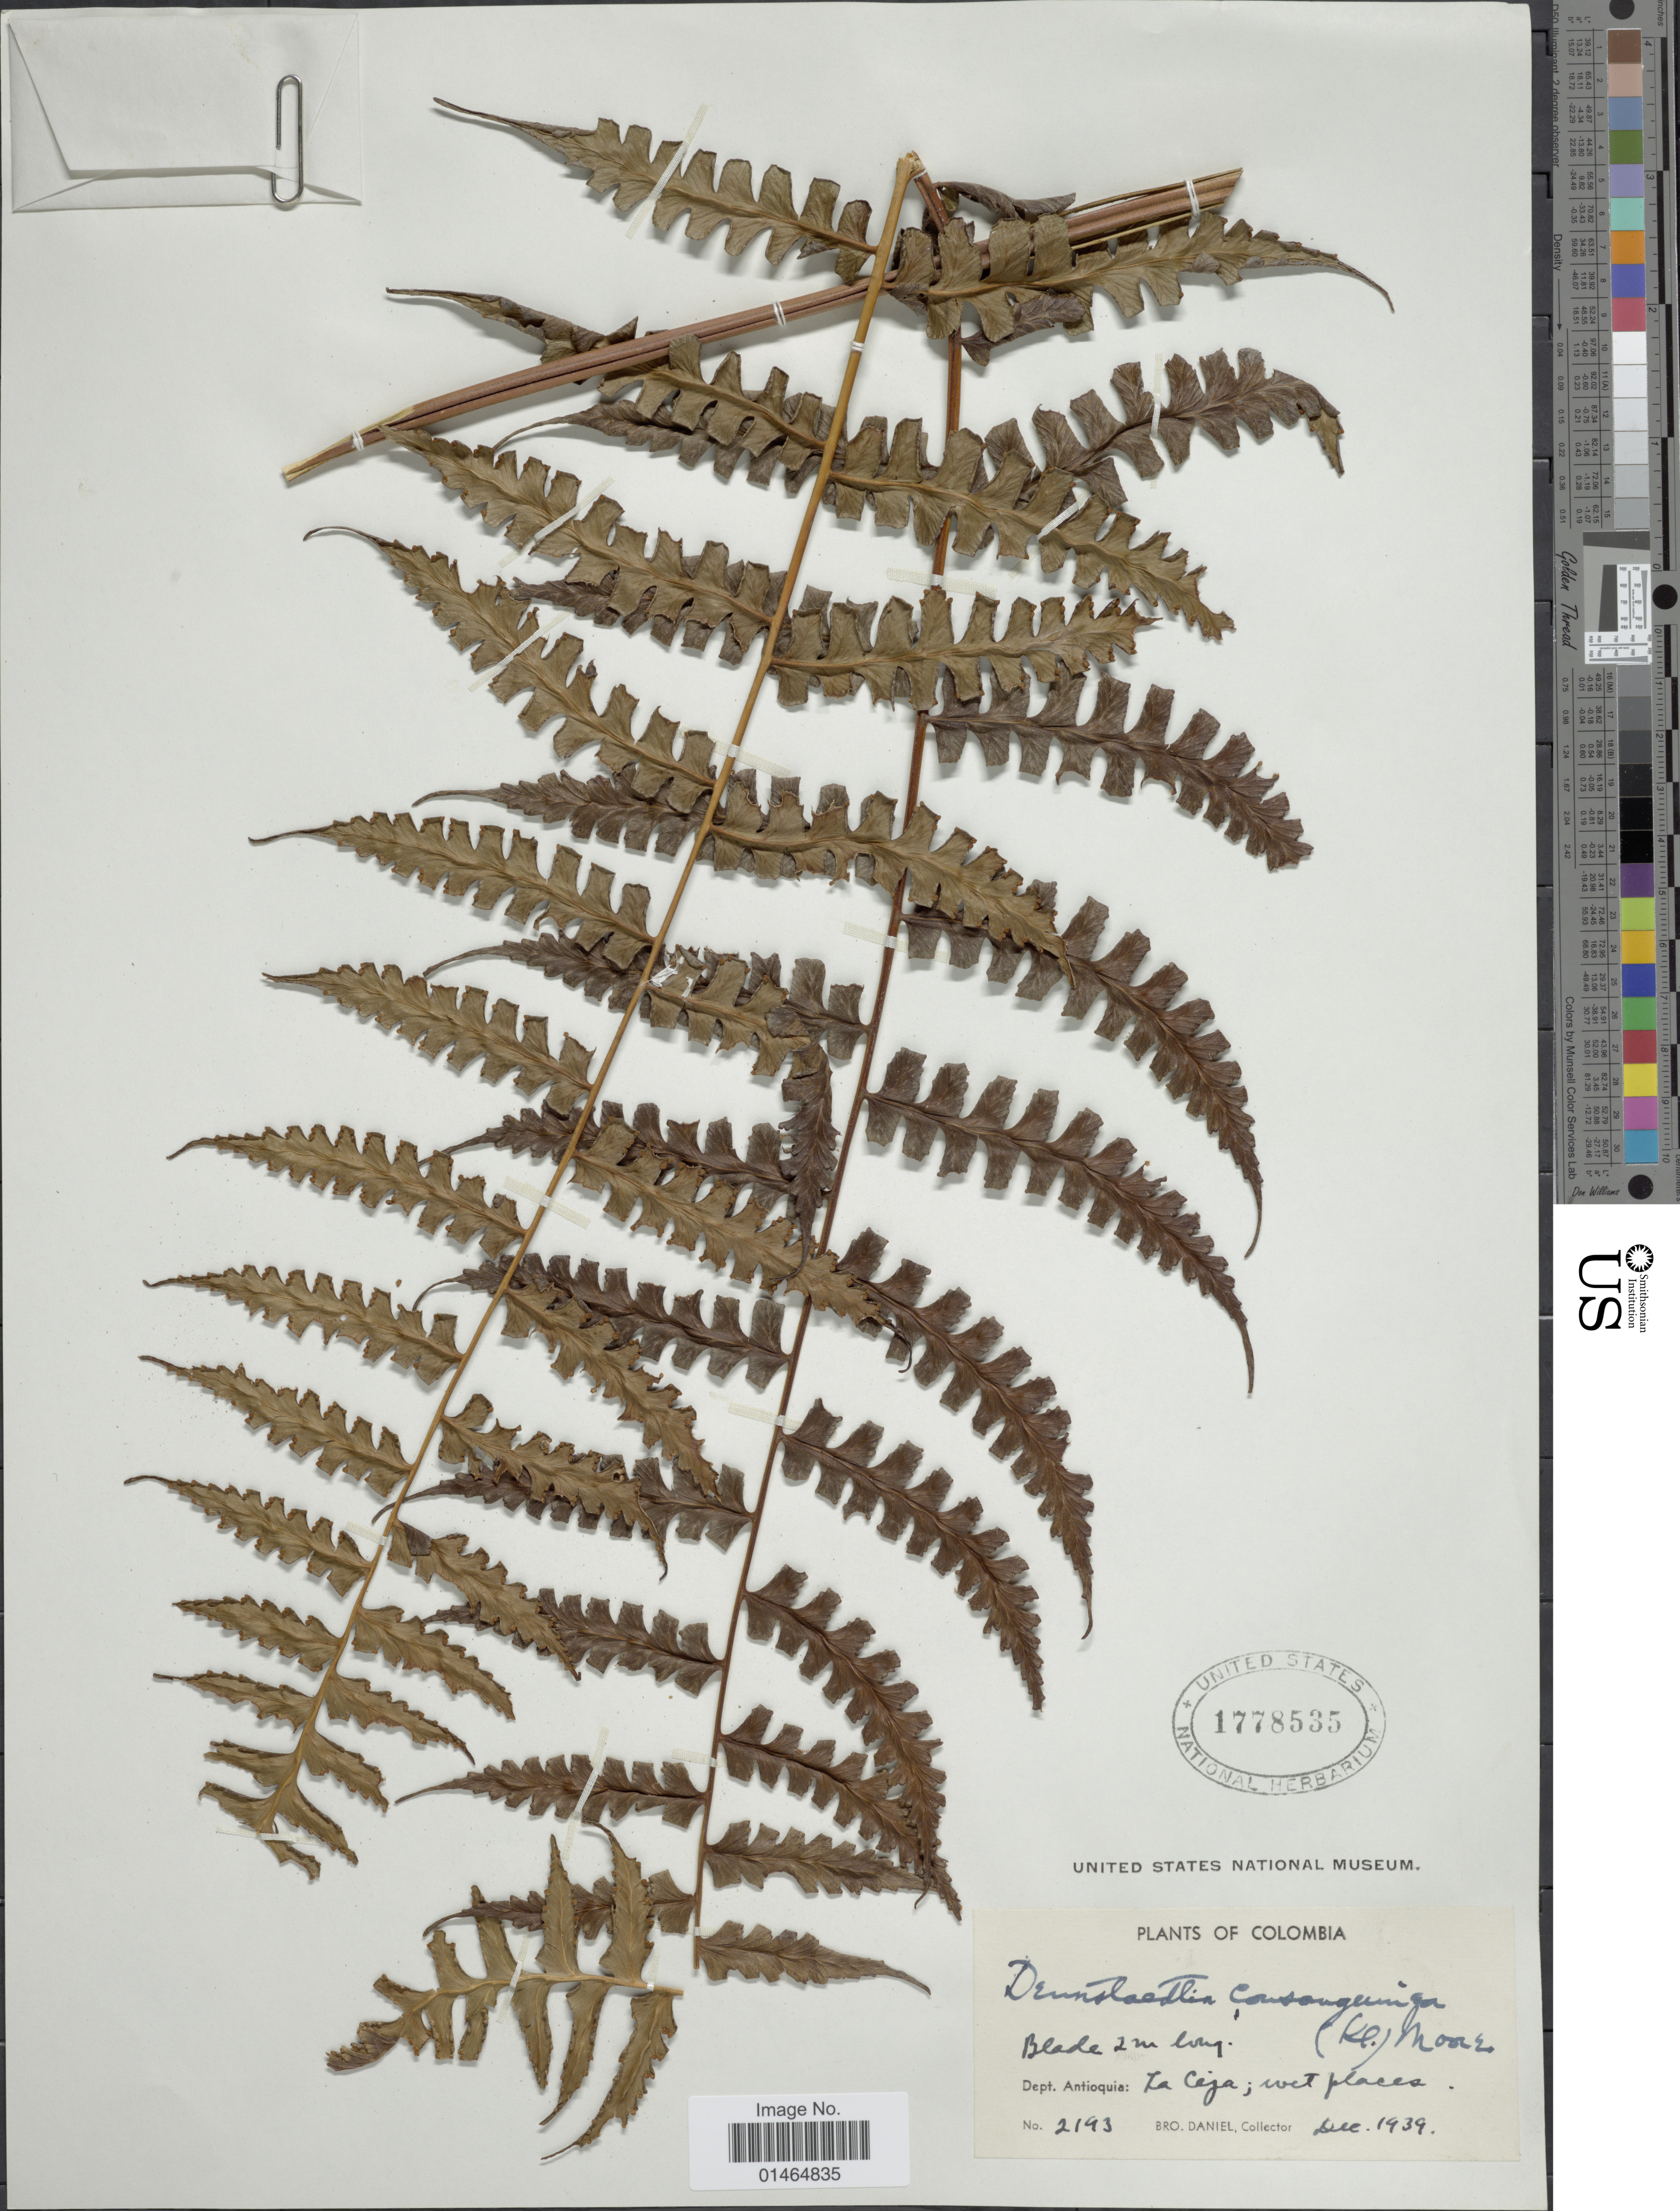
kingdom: Plantae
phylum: Tracheophyta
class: Polypodiopsida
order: Polypodiales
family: Dennstaedtiaceae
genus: Dennstaedtia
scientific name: Dennstaedtia obtusifolia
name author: (Willd.) T. Moore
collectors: Bro. Daniel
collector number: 2193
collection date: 1939-12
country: Colombia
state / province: Antioquia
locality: La Caja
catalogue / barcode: US 1778535